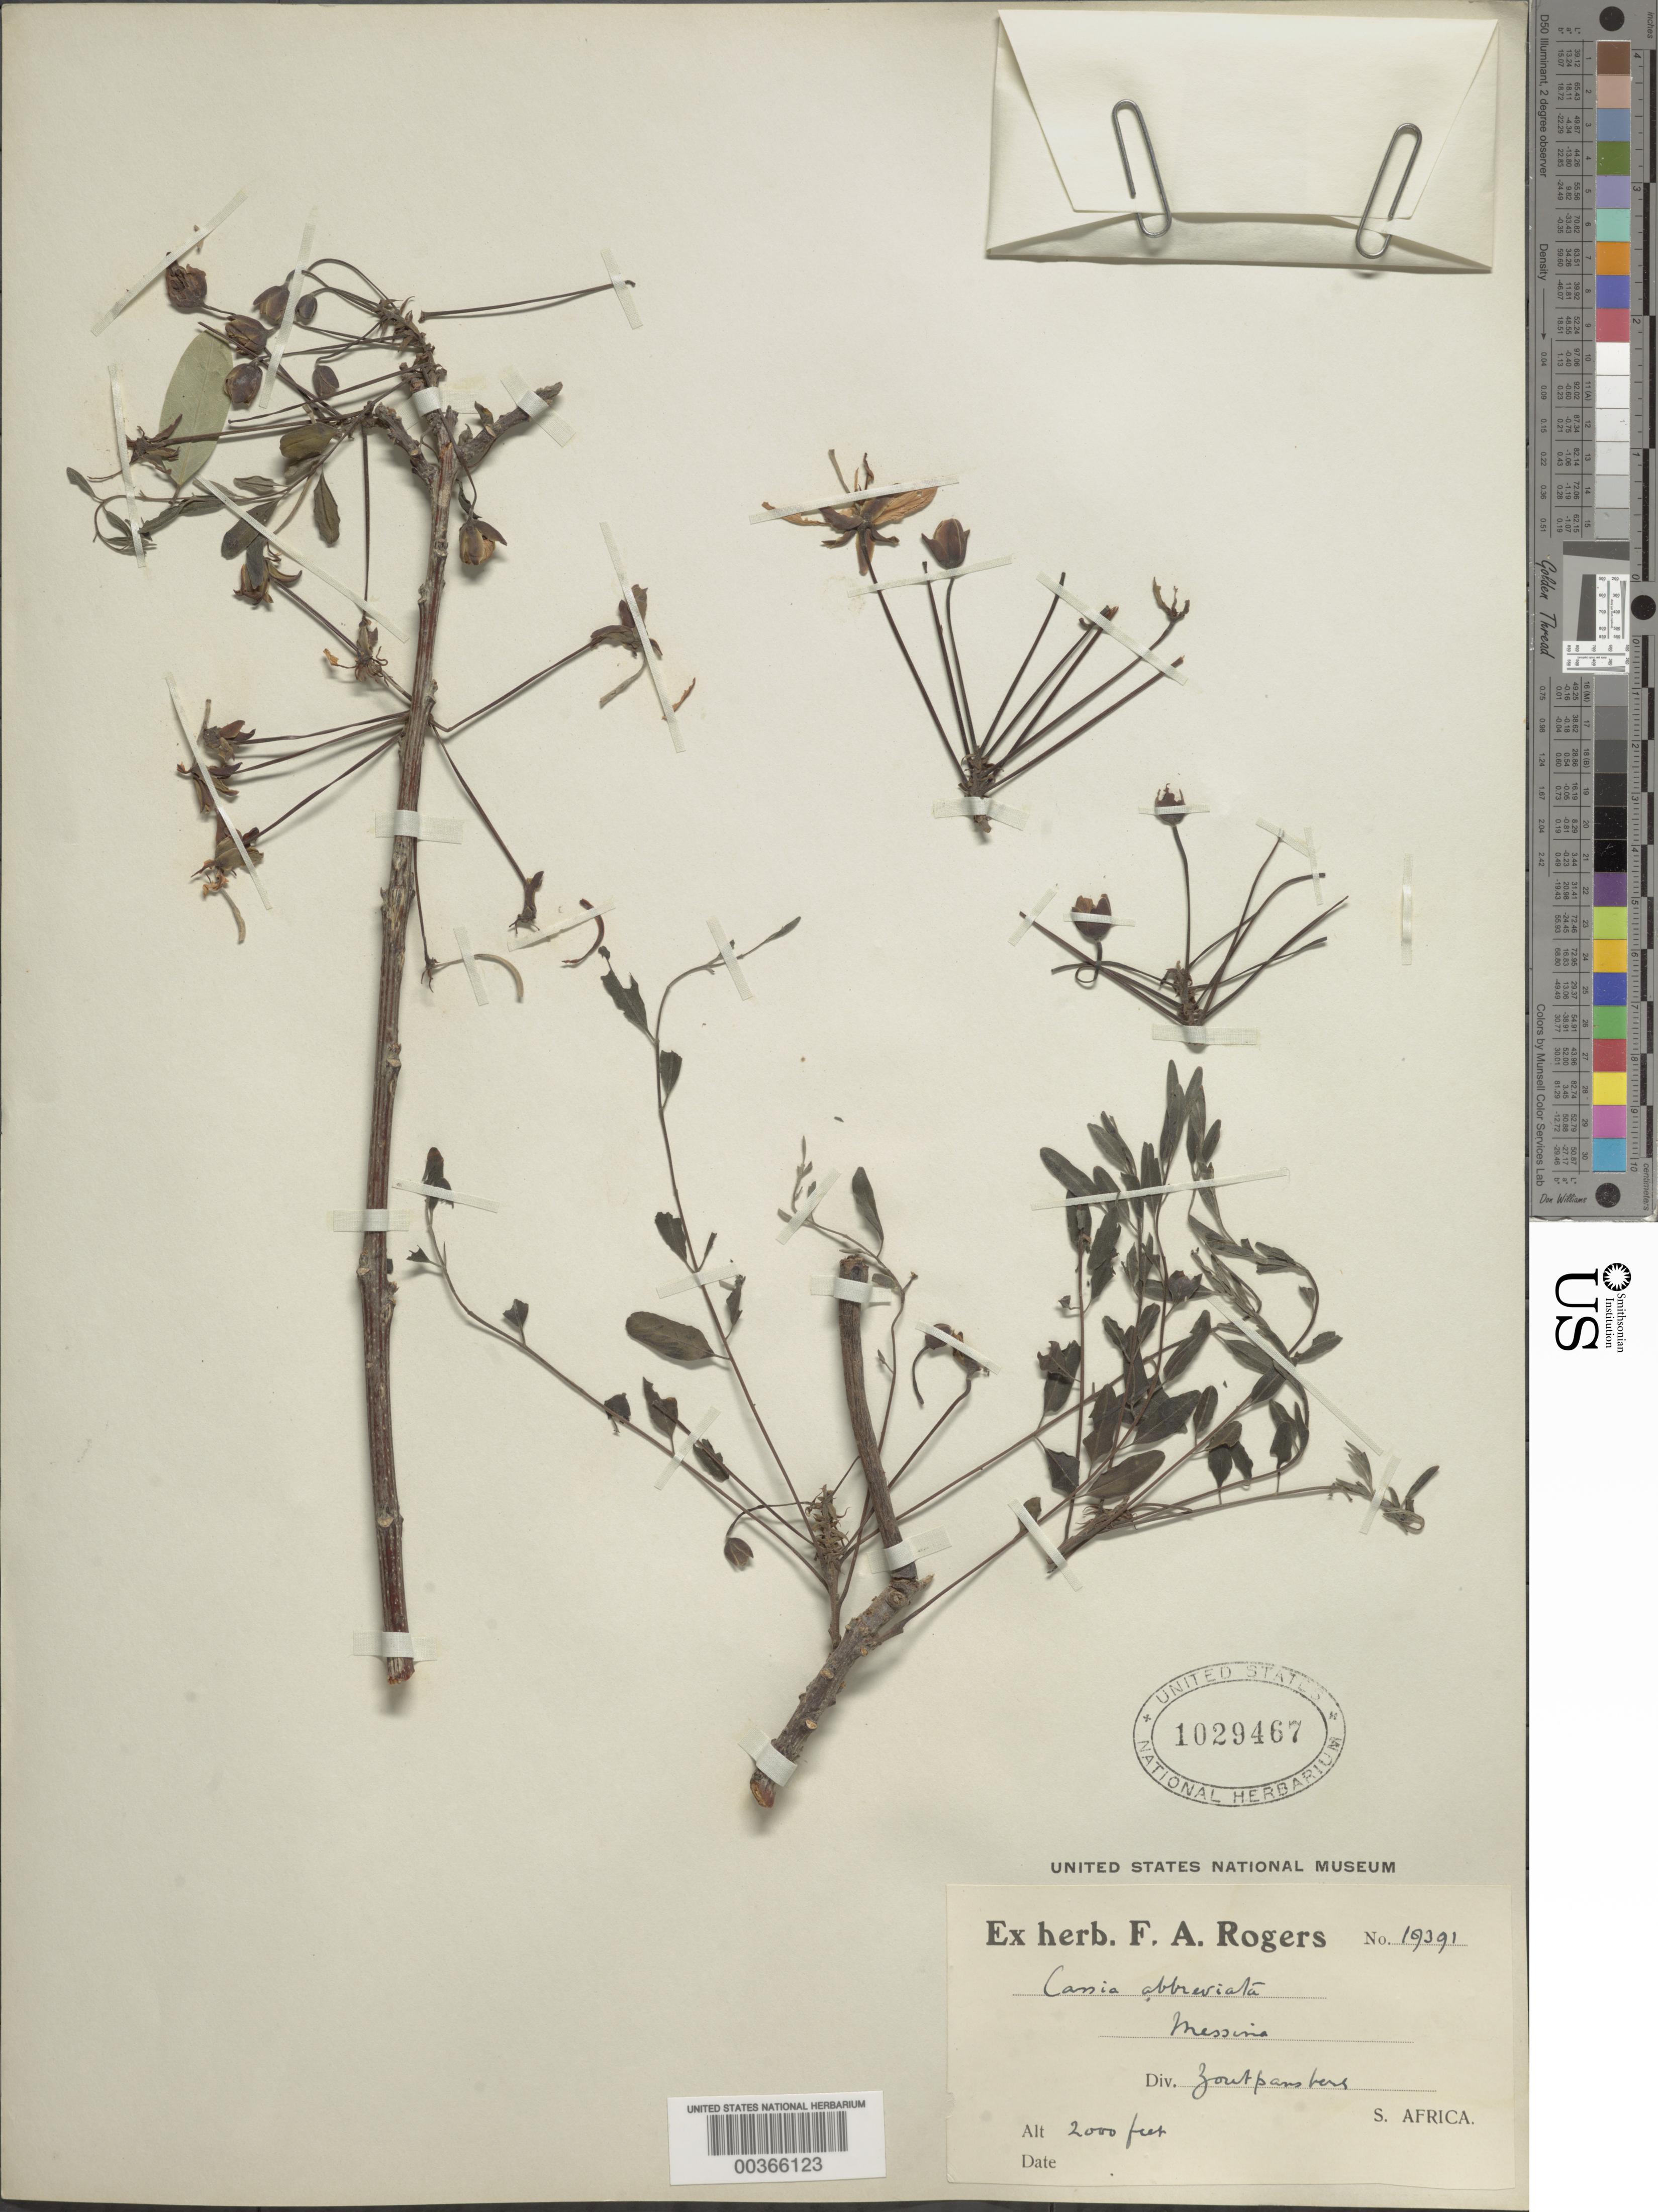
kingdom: Plantae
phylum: Tracheophyta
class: Magnoliopsida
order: Fabales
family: Fabaceae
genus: Cassia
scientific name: Cassia abbreviata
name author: Oliv.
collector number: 19391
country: South Africa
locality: Zoutpansberg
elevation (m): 610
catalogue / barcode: US 1029467